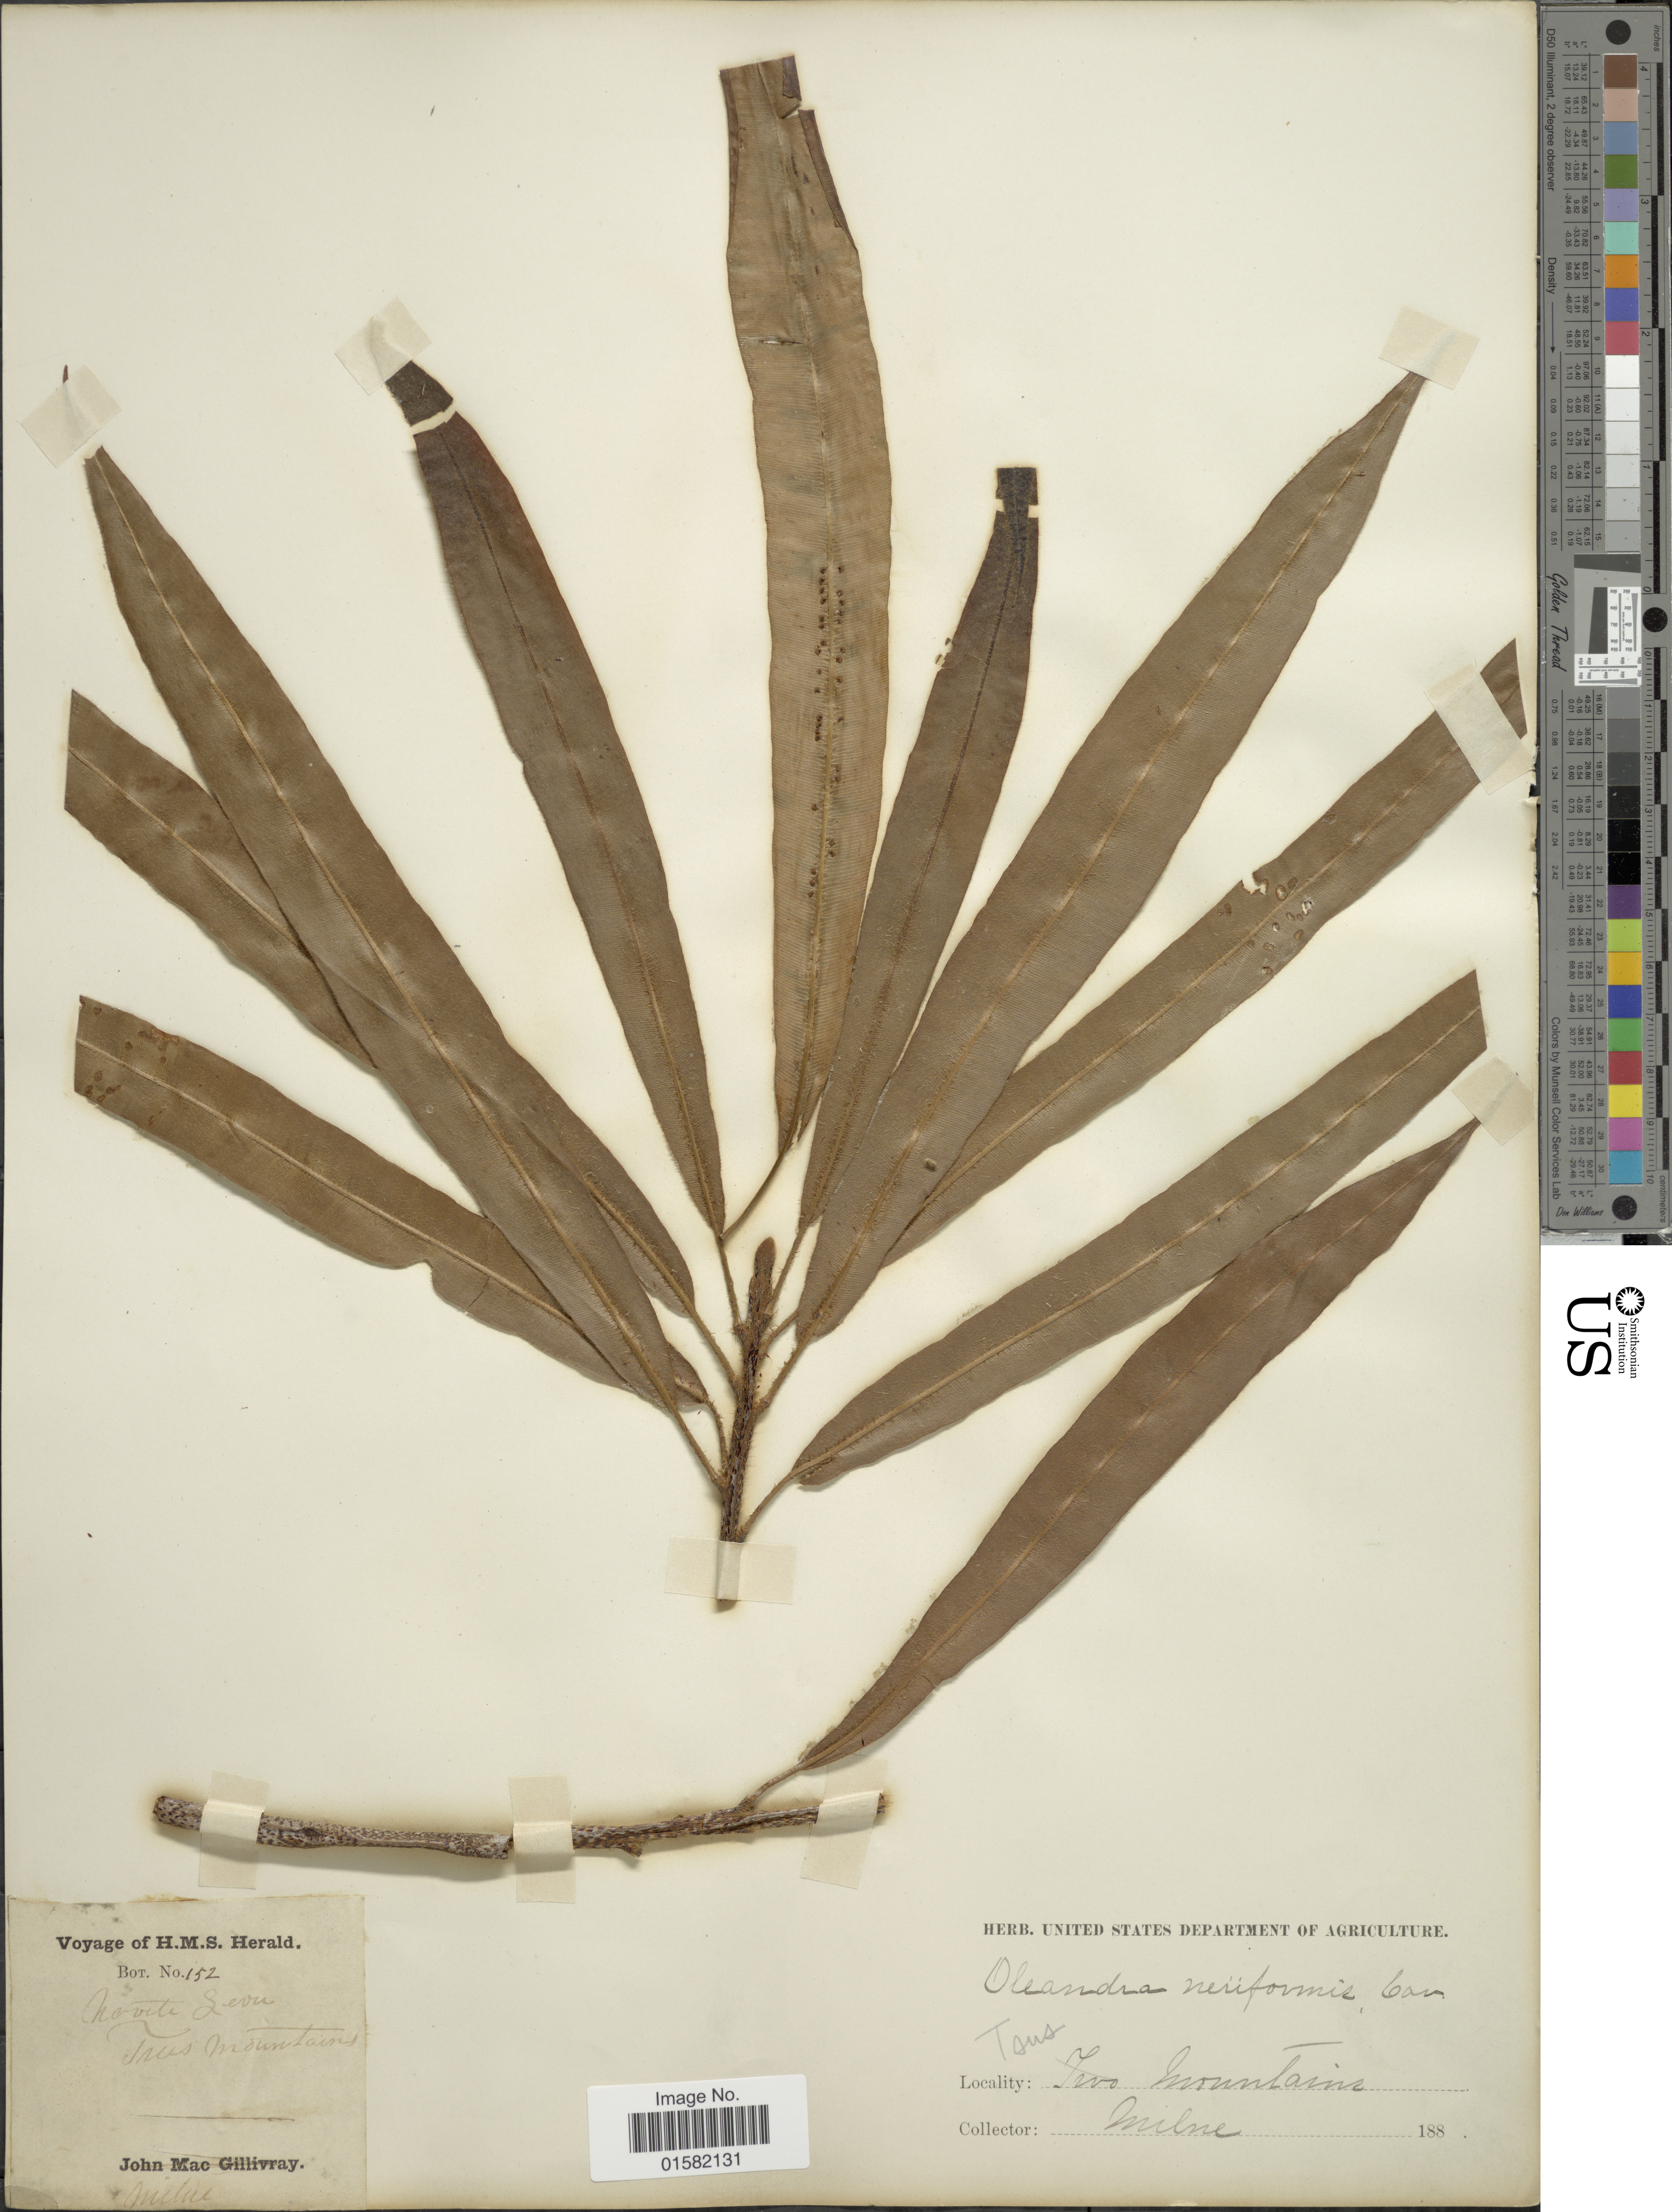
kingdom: Plantae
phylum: Tracheophyta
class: Polypodiopsida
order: Polypodiales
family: Oleandraceae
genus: Oleandra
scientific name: Oleandra neriiformis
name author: Cav.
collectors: Milne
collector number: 152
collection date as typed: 188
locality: Taus Mountains [interpreted]